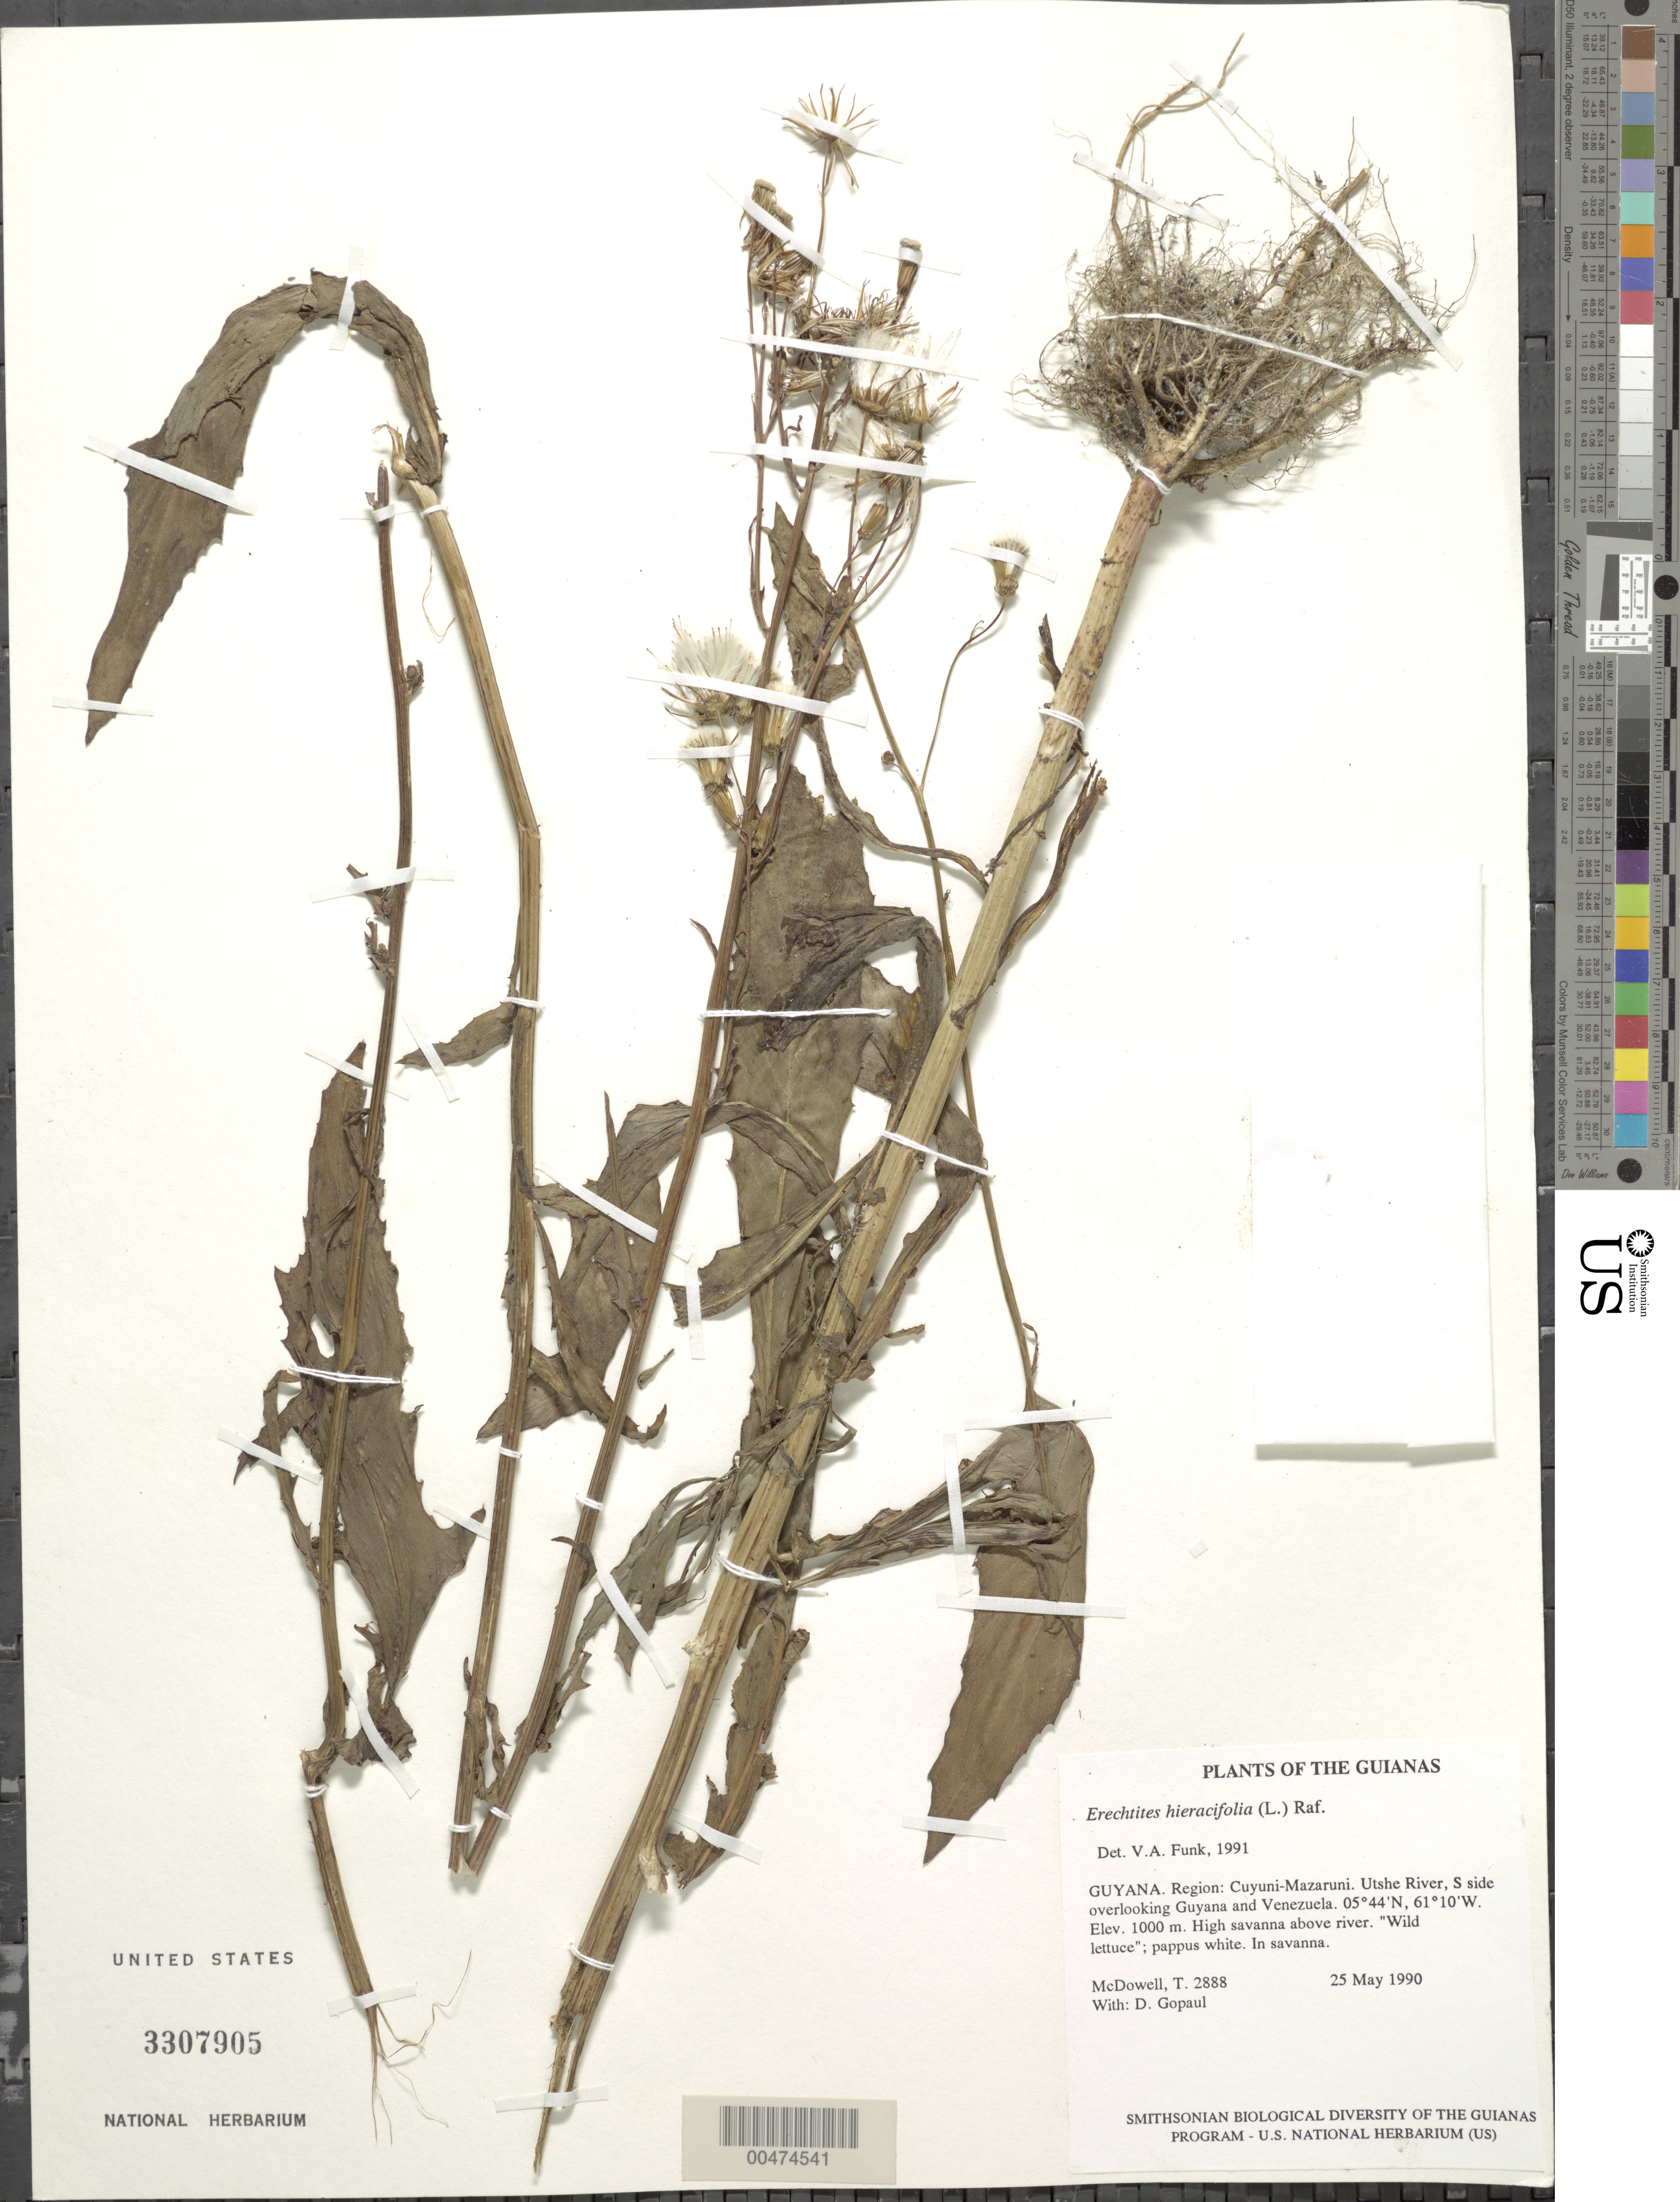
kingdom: Plantae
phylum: Tracheophyta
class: Magnoliopsida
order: Asterales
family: Asteraceae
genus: Erechtites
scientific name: Erechtites hieraciifolius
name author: (L.) Raf. ex DC.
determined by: Funk, Vicki A., (BOT), Smithsonian Institution - National Museum of Natural History (UNITED STATES)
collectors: T. McDowell & D. Gopaul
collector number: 2888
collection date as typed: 25 May 1990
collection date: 1990-05-25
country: Guyana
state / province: Cuyuni-Mazaruni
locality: Utshi River, south side overlooking Guyana & Venezuela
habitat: High savanna above river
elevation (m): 1000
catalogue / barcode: US 3307905